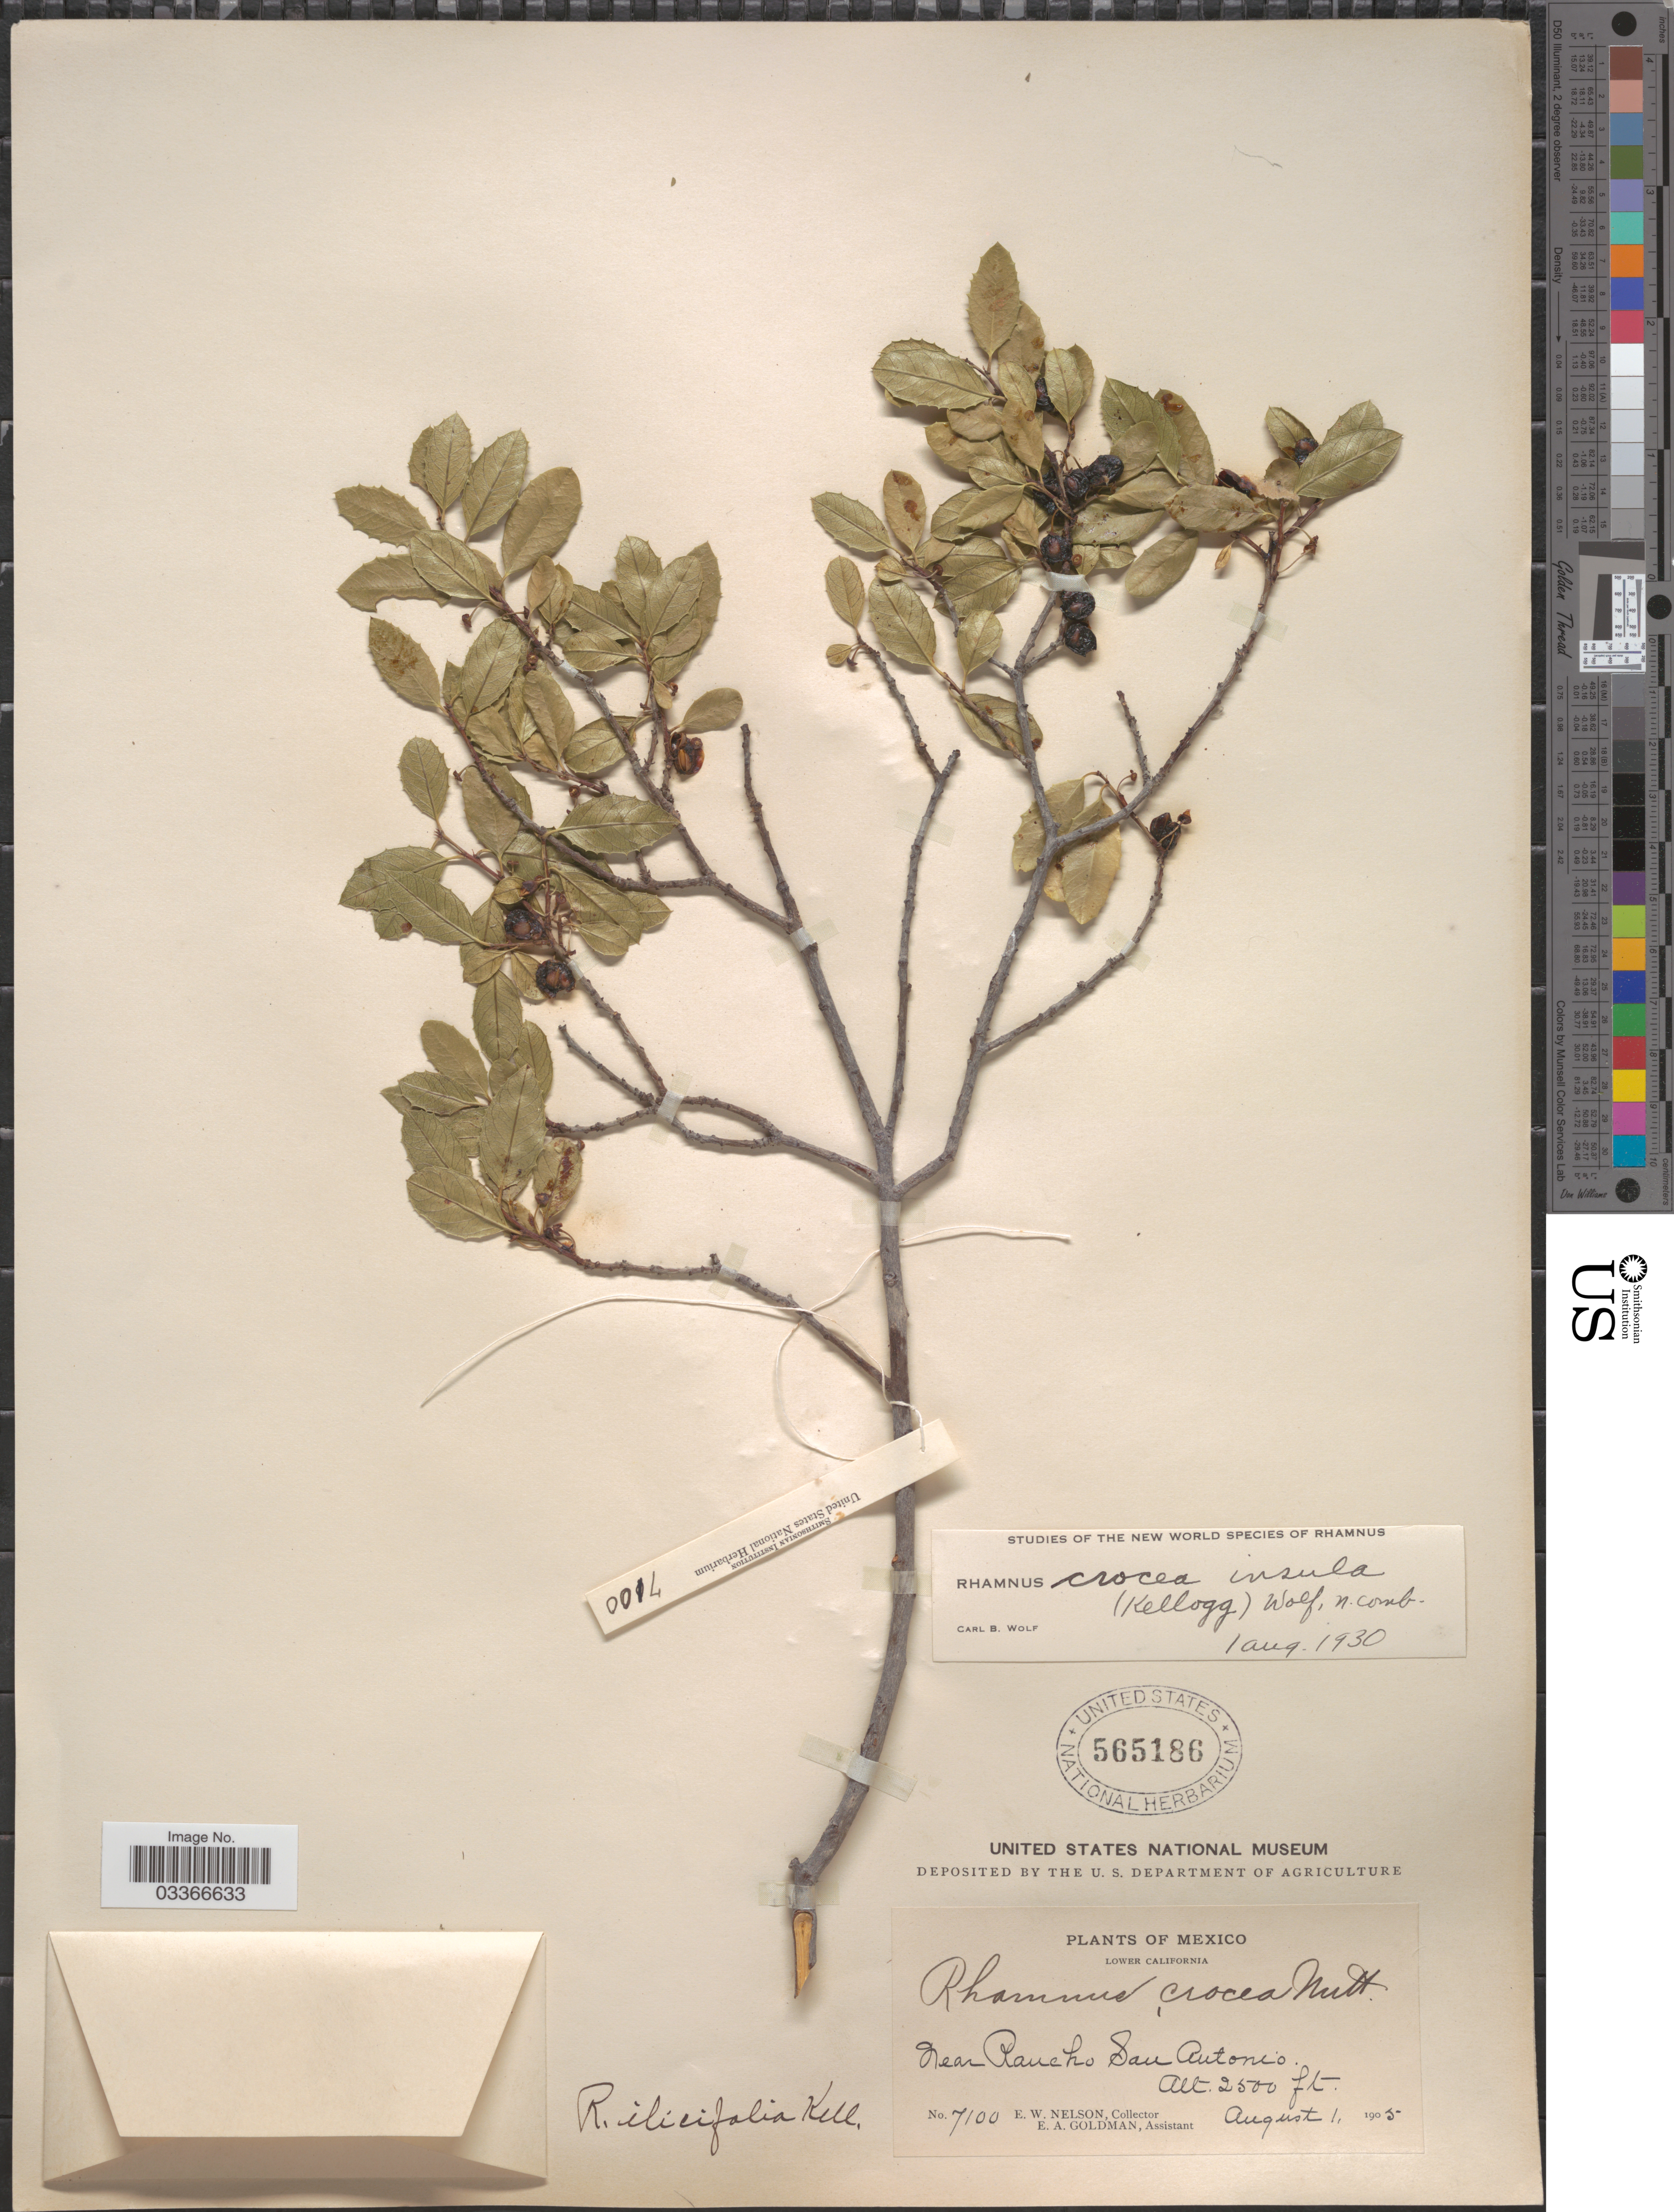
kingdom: Plantae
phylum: Tracheophyta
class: Magnoliopsida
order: Rosales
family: Rhamnaceae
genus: Rhamnus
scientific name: Rhamnus crocea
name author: Nutt.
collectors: E. W. Nelson & E. A. Goldman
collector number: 7100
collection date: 1905-08-01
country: Mexico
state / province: Baja California Sur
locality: Lower California. Near Rancho San Antonio.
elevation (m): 762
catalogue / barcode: US 565186